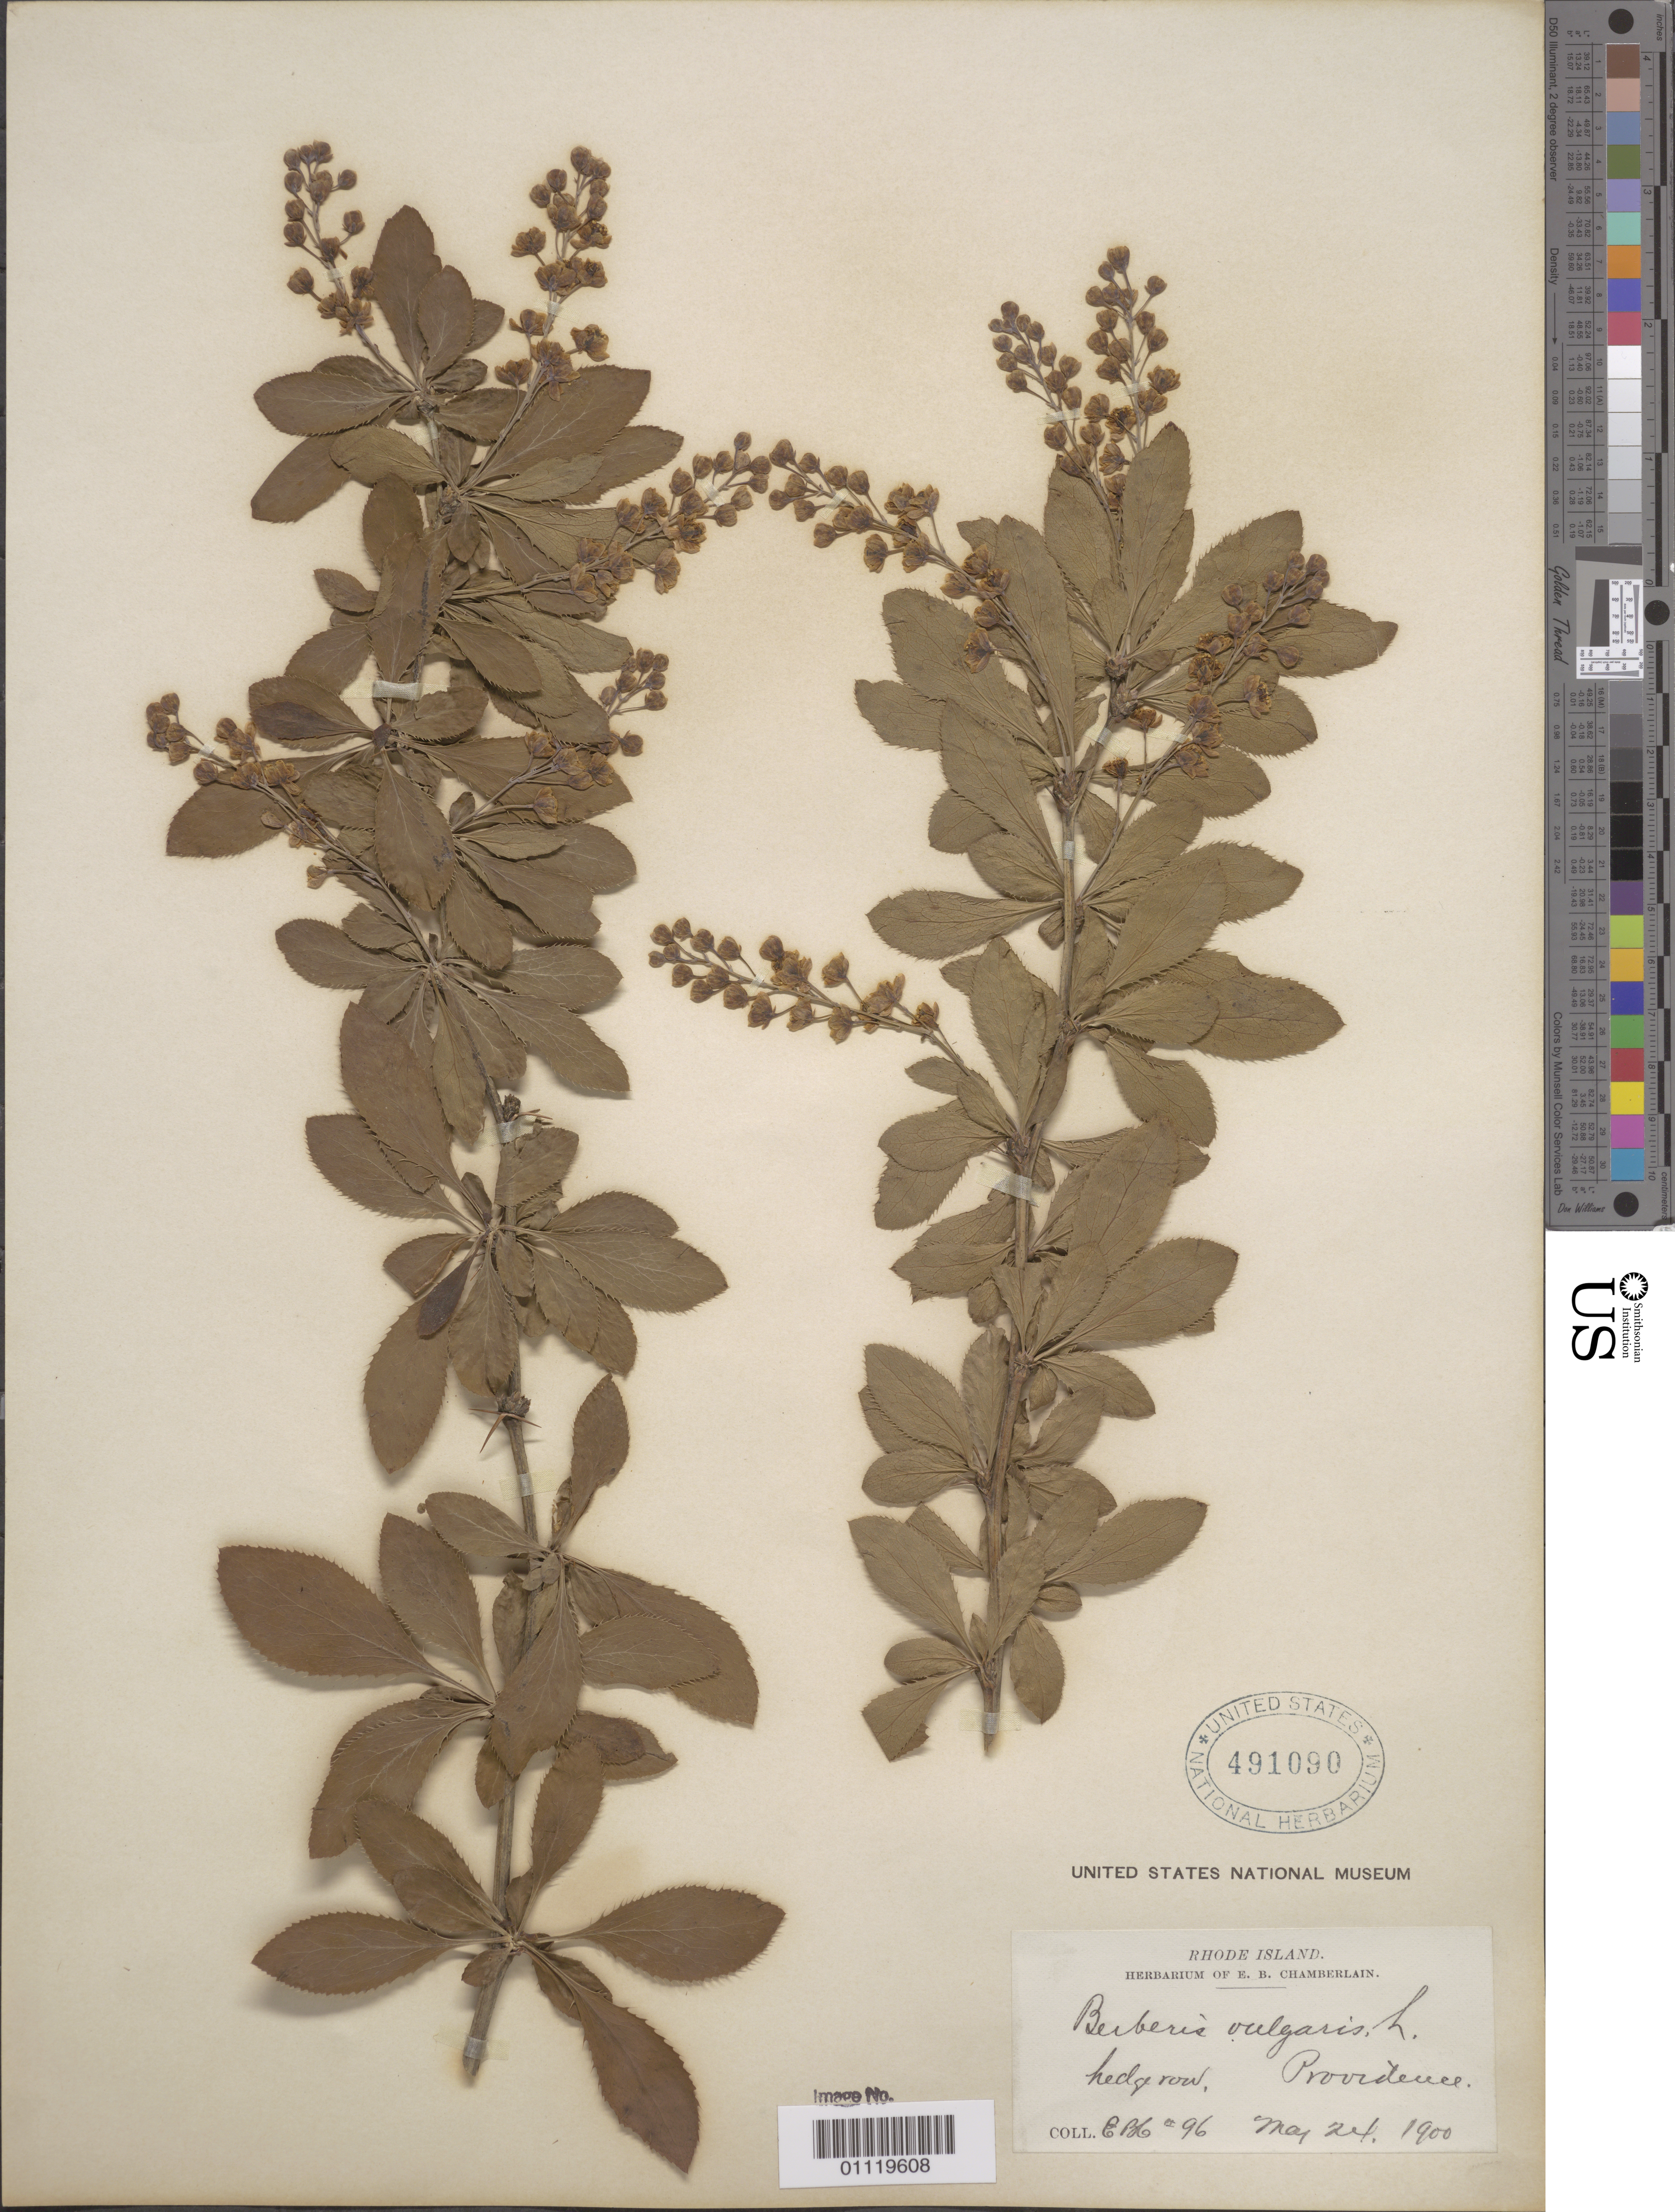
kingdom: Plantae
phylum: Tracheophyta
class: Magnoliopsida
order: Ranunculales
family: Berberidaceae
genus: Berberis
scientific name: Berberis vulgaris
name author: L.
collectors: E. Chamberlain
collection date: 1900-05-24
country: United States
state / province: Rhode Island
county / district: Providence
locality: Hedge row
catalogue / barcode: US 491090